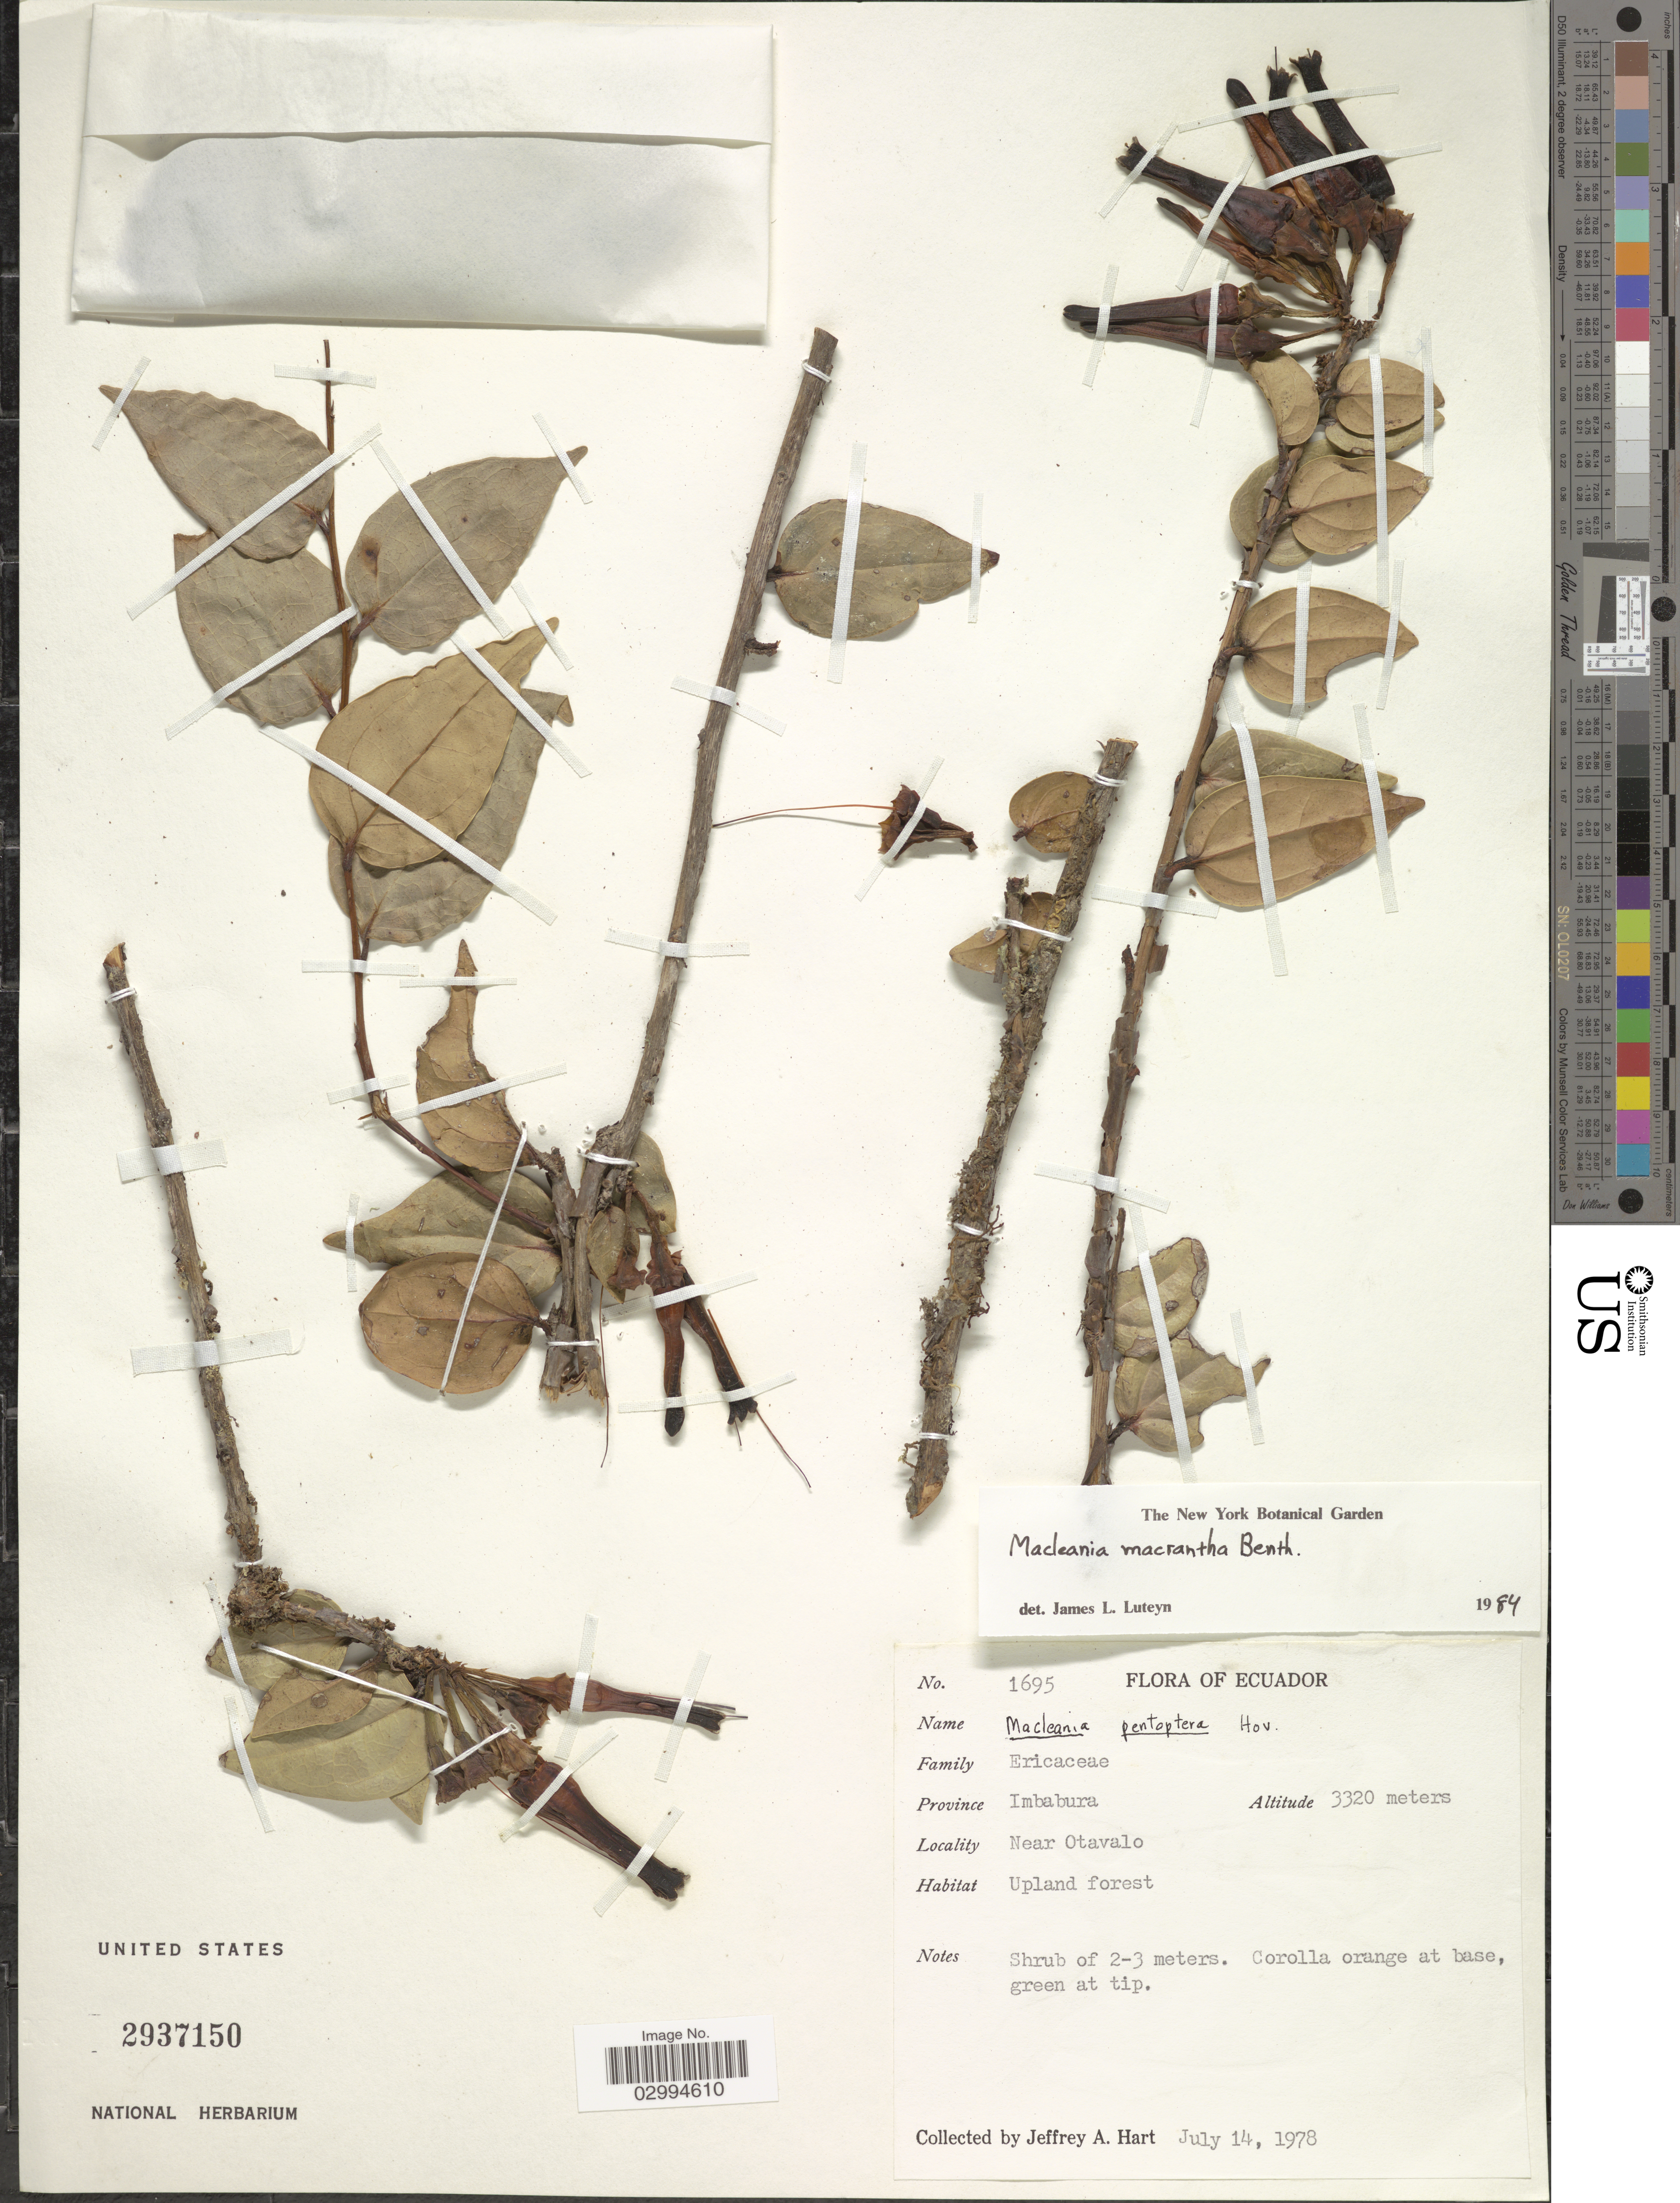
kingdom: Plantae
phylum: Tracheophyta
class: Magnoliopsida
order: Ericales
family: Ericaceae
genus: Macleania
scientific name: Macleania macrantha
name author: Benth.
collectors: J. A. Hart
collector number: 1695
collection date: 1978-07-14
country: Ecuador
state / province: Imbabura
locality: Near Otavalo.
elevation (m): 3320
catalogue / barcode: US 2937150